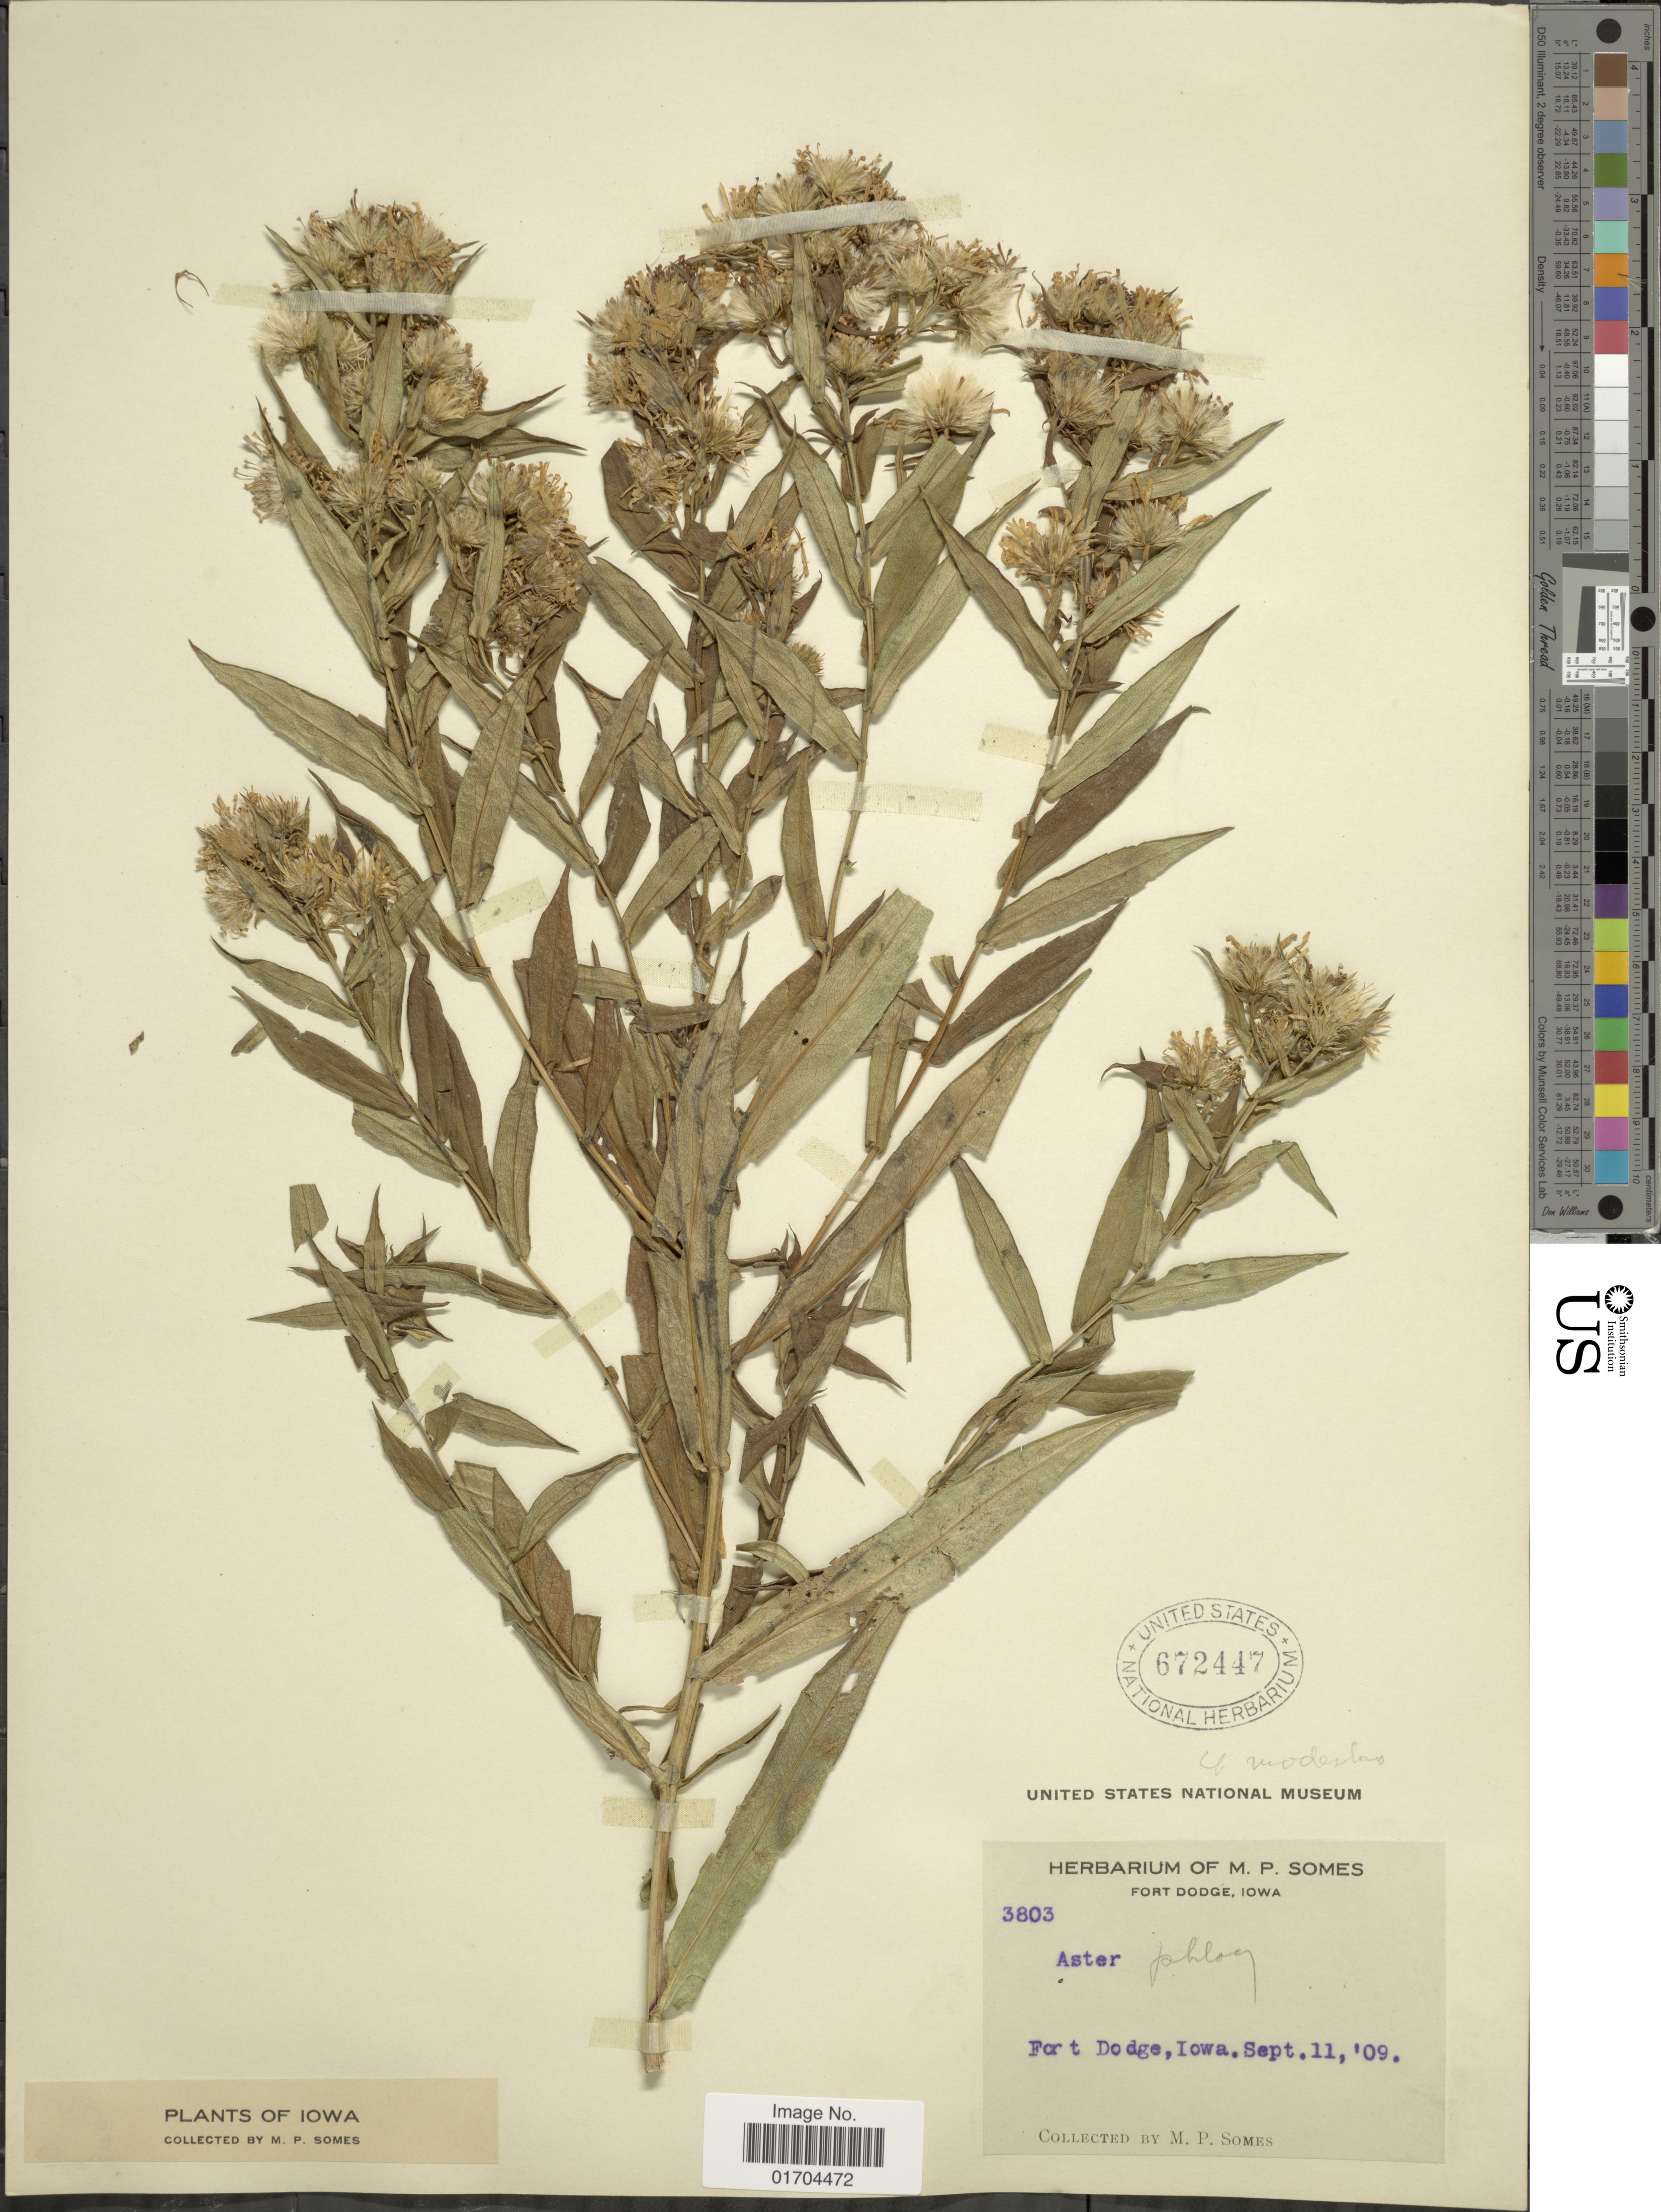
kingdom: Plantae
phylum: Tracheophyta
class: Magnoliopsida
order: Asterales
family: Asteraceae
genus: Symphyotrichum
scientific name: Symphyotrichum sp.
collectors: M. Somes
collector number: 3803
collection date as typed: Transcribed d/m/y: 11/9/9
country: United States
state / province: Iowa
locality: Fort Dodge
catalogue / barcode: US 672447